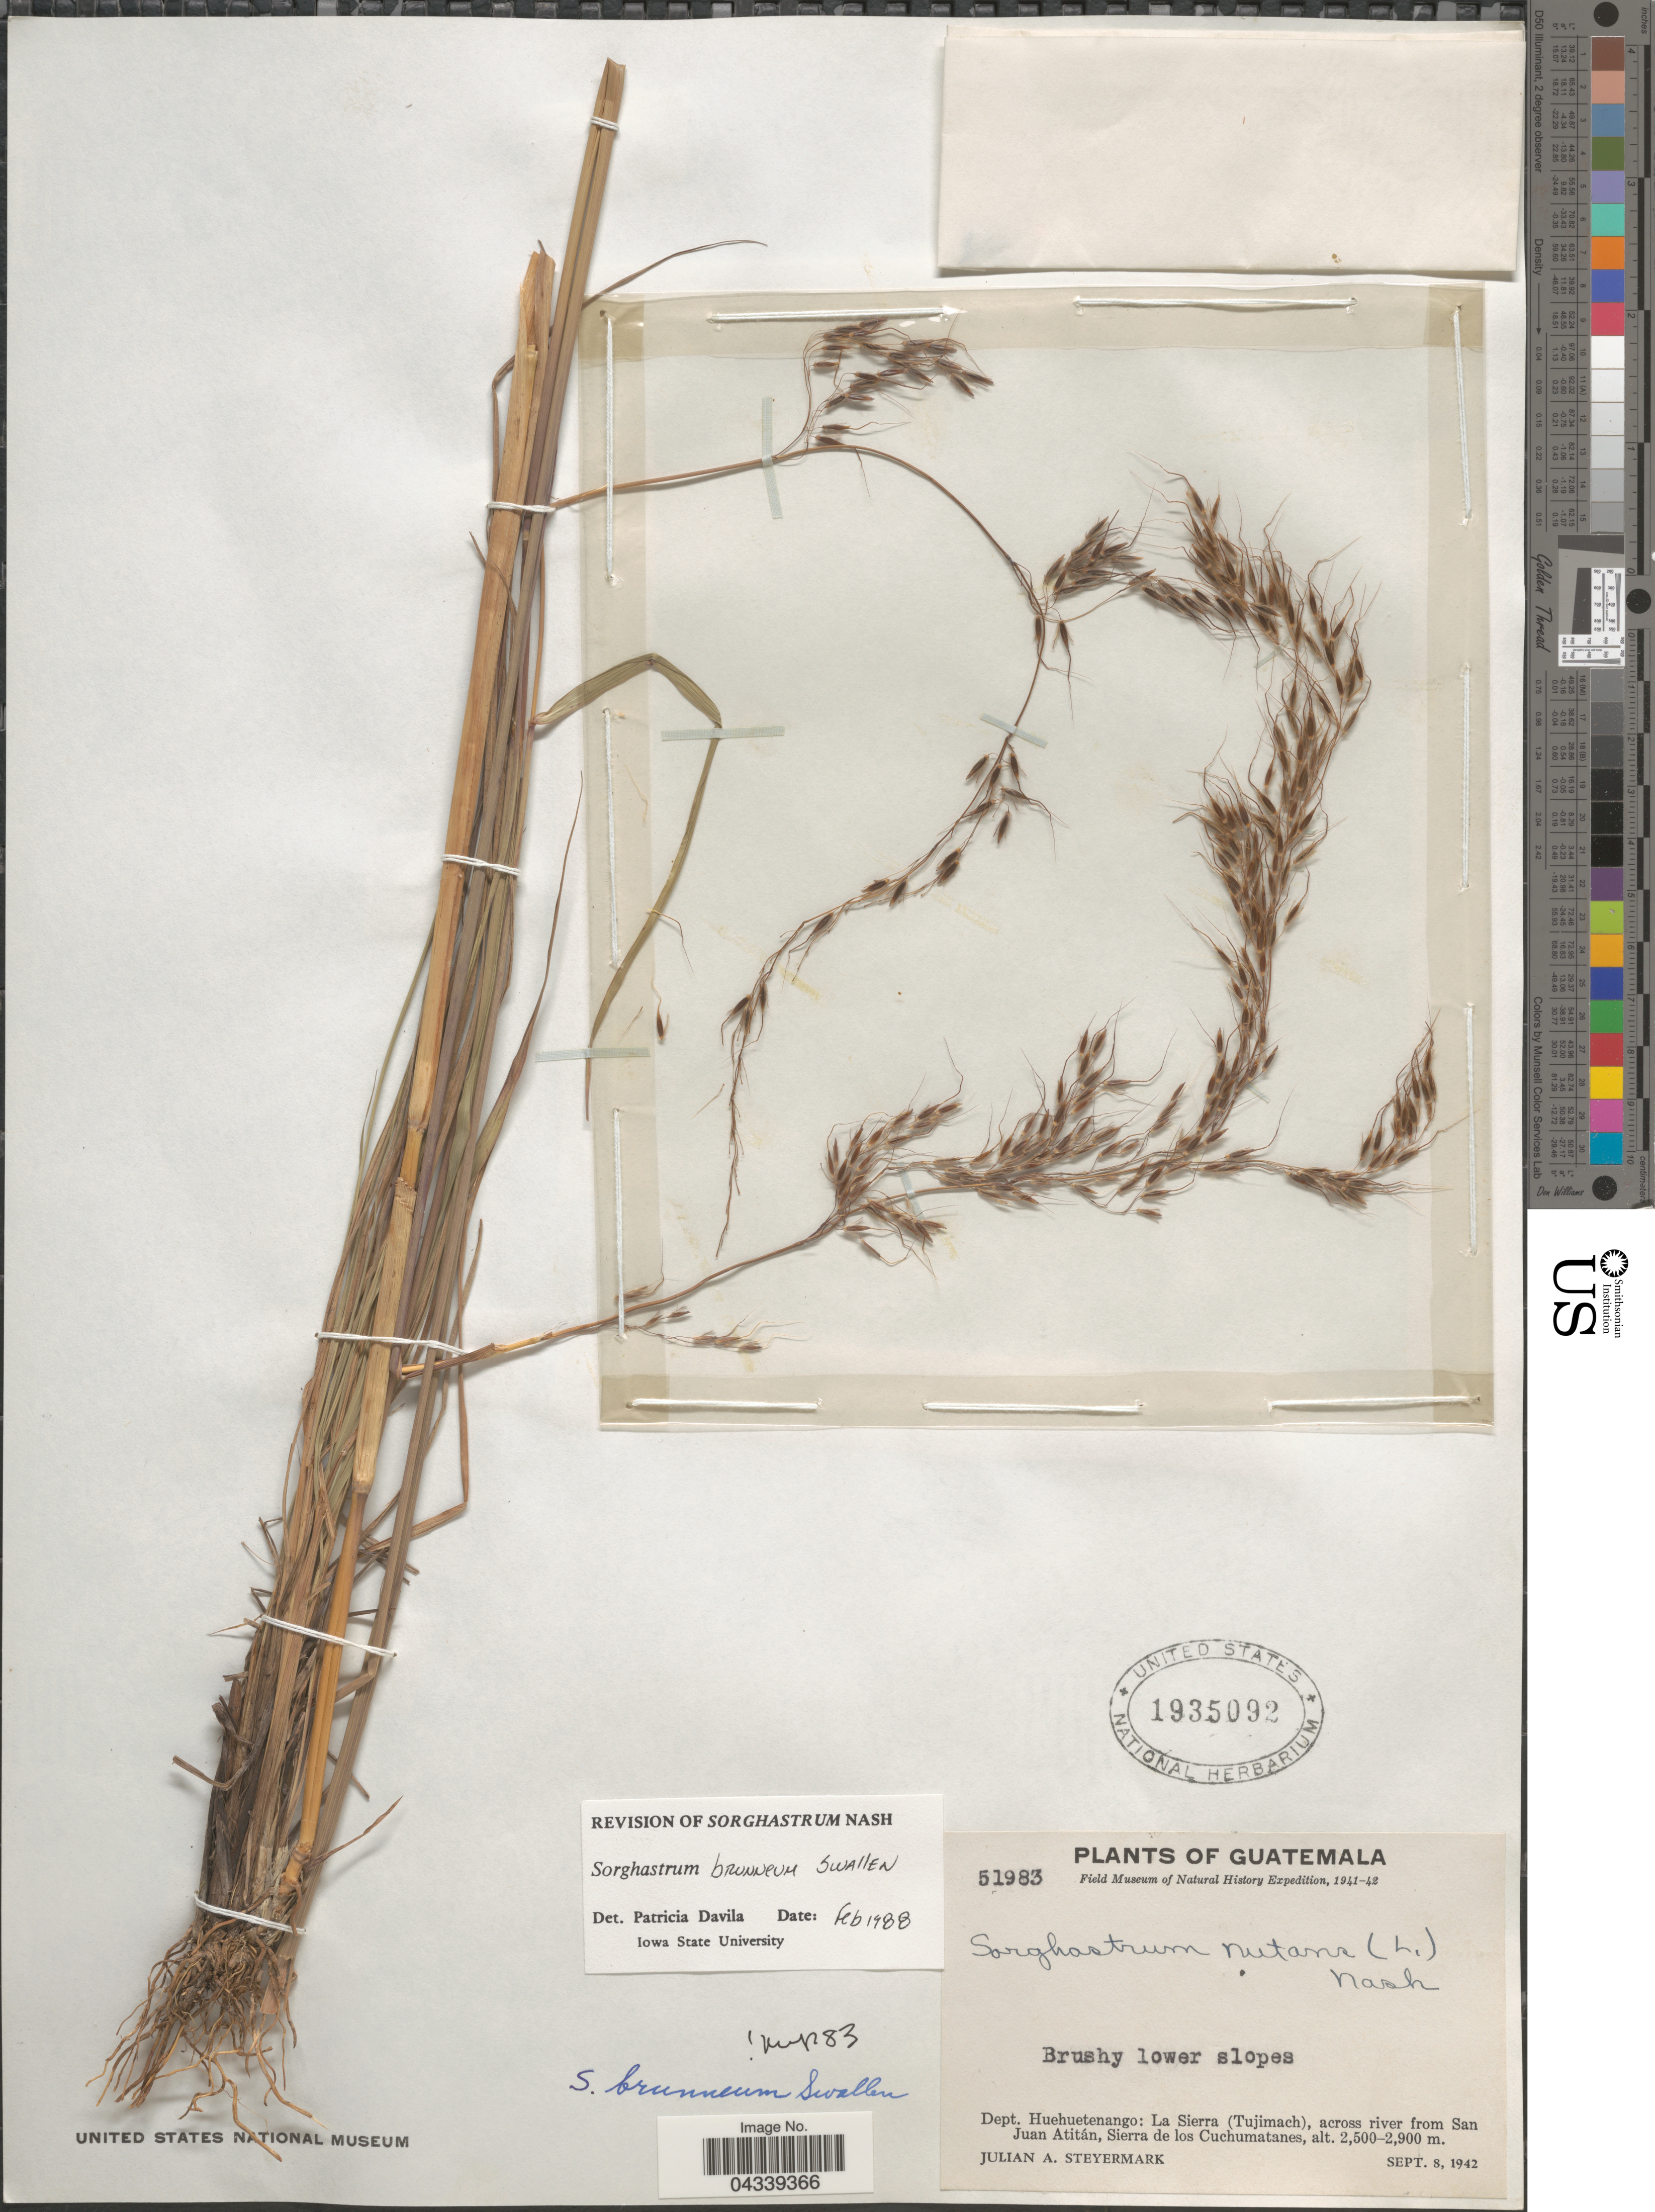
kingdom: Plantae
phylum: Tracheophyta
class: Liliopsida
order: Poales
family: Poaceae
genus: Sorghastrum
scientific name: Sorghastrum brunneum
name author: Swallen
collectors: J. Steyermark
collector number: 51983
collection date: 1942-09-08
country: Guatemala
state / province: Huehuetenango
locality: Field Museum of Natural History Expedition, 1941-42. Dept. Huehuetenango: La Sierra (Tujimach), across river from San Juan Atitán, Sierra de los Cuchumatanes.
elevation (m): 2500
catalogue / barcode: US 1935092